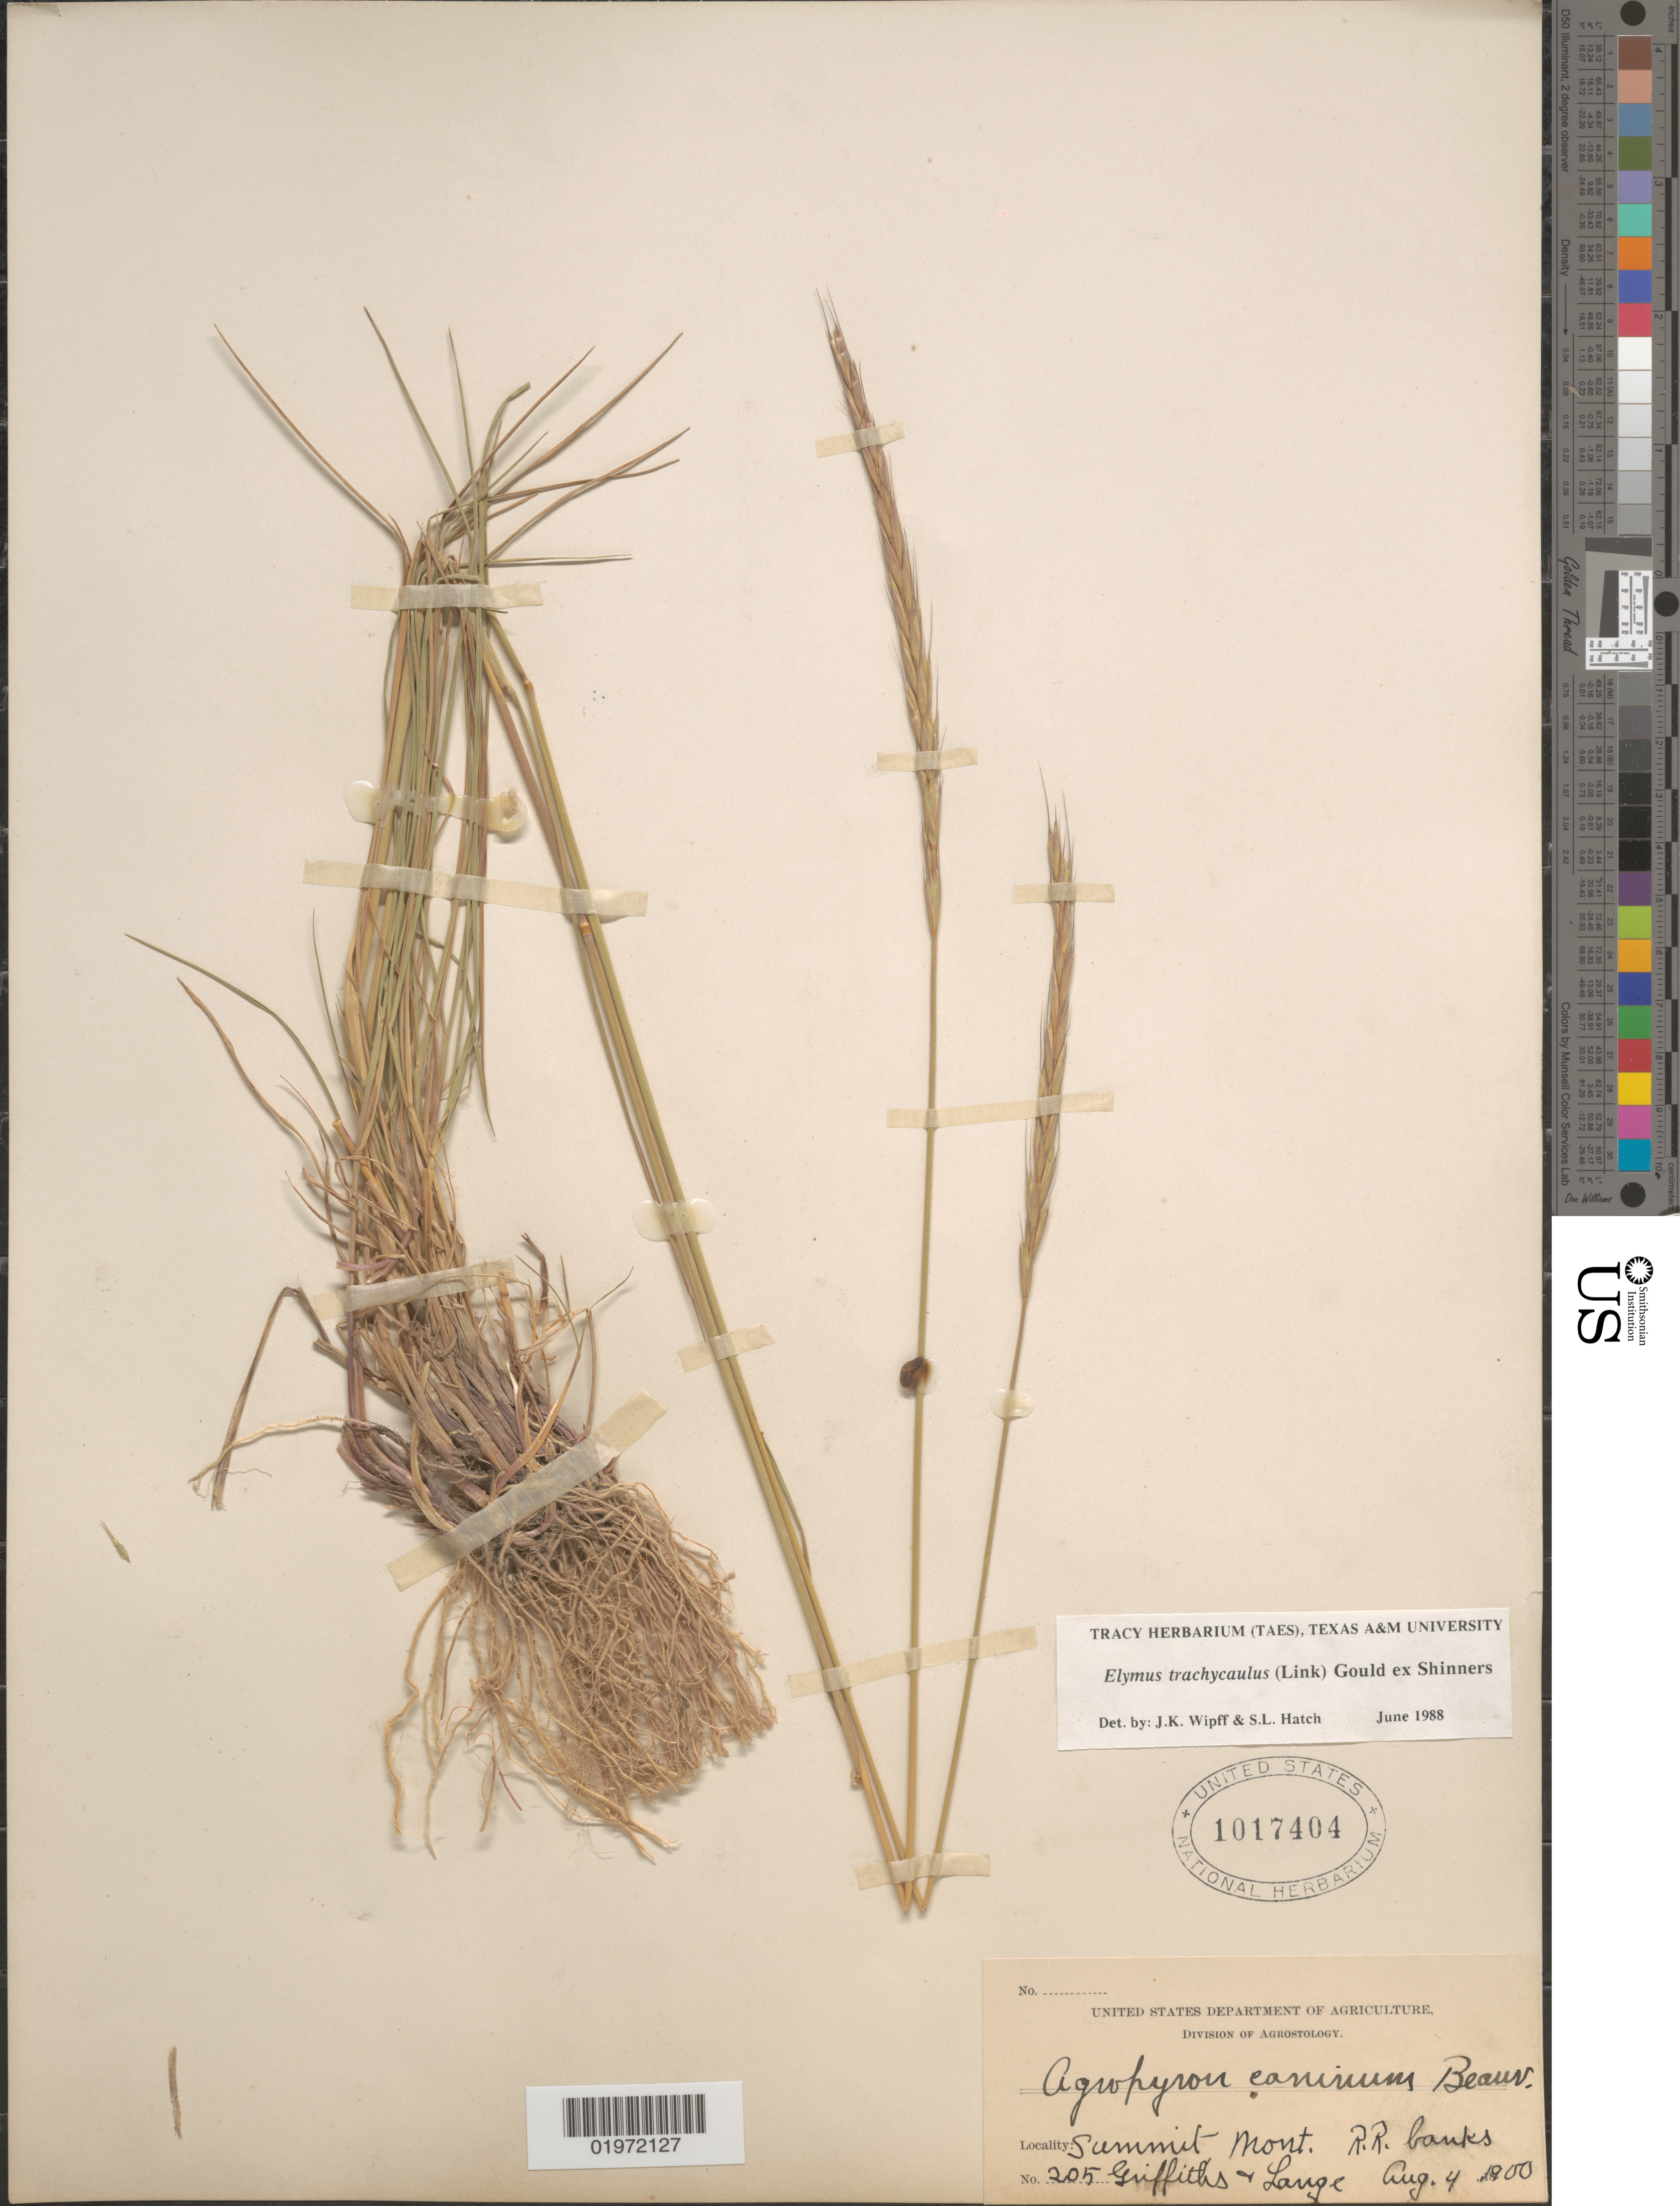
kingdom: Plantae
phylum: Tracheophyta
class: Liliopsida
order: Poales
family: Poaceae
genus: Elymus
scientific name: Elymus trachycaulus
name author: (Link) Gould ex Shinners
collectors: -- Griffiths & -- Lange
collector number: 205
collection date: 1900-08-04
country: United States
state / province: Montana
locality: Summit. R.R. banks.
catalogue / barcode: US 1017404